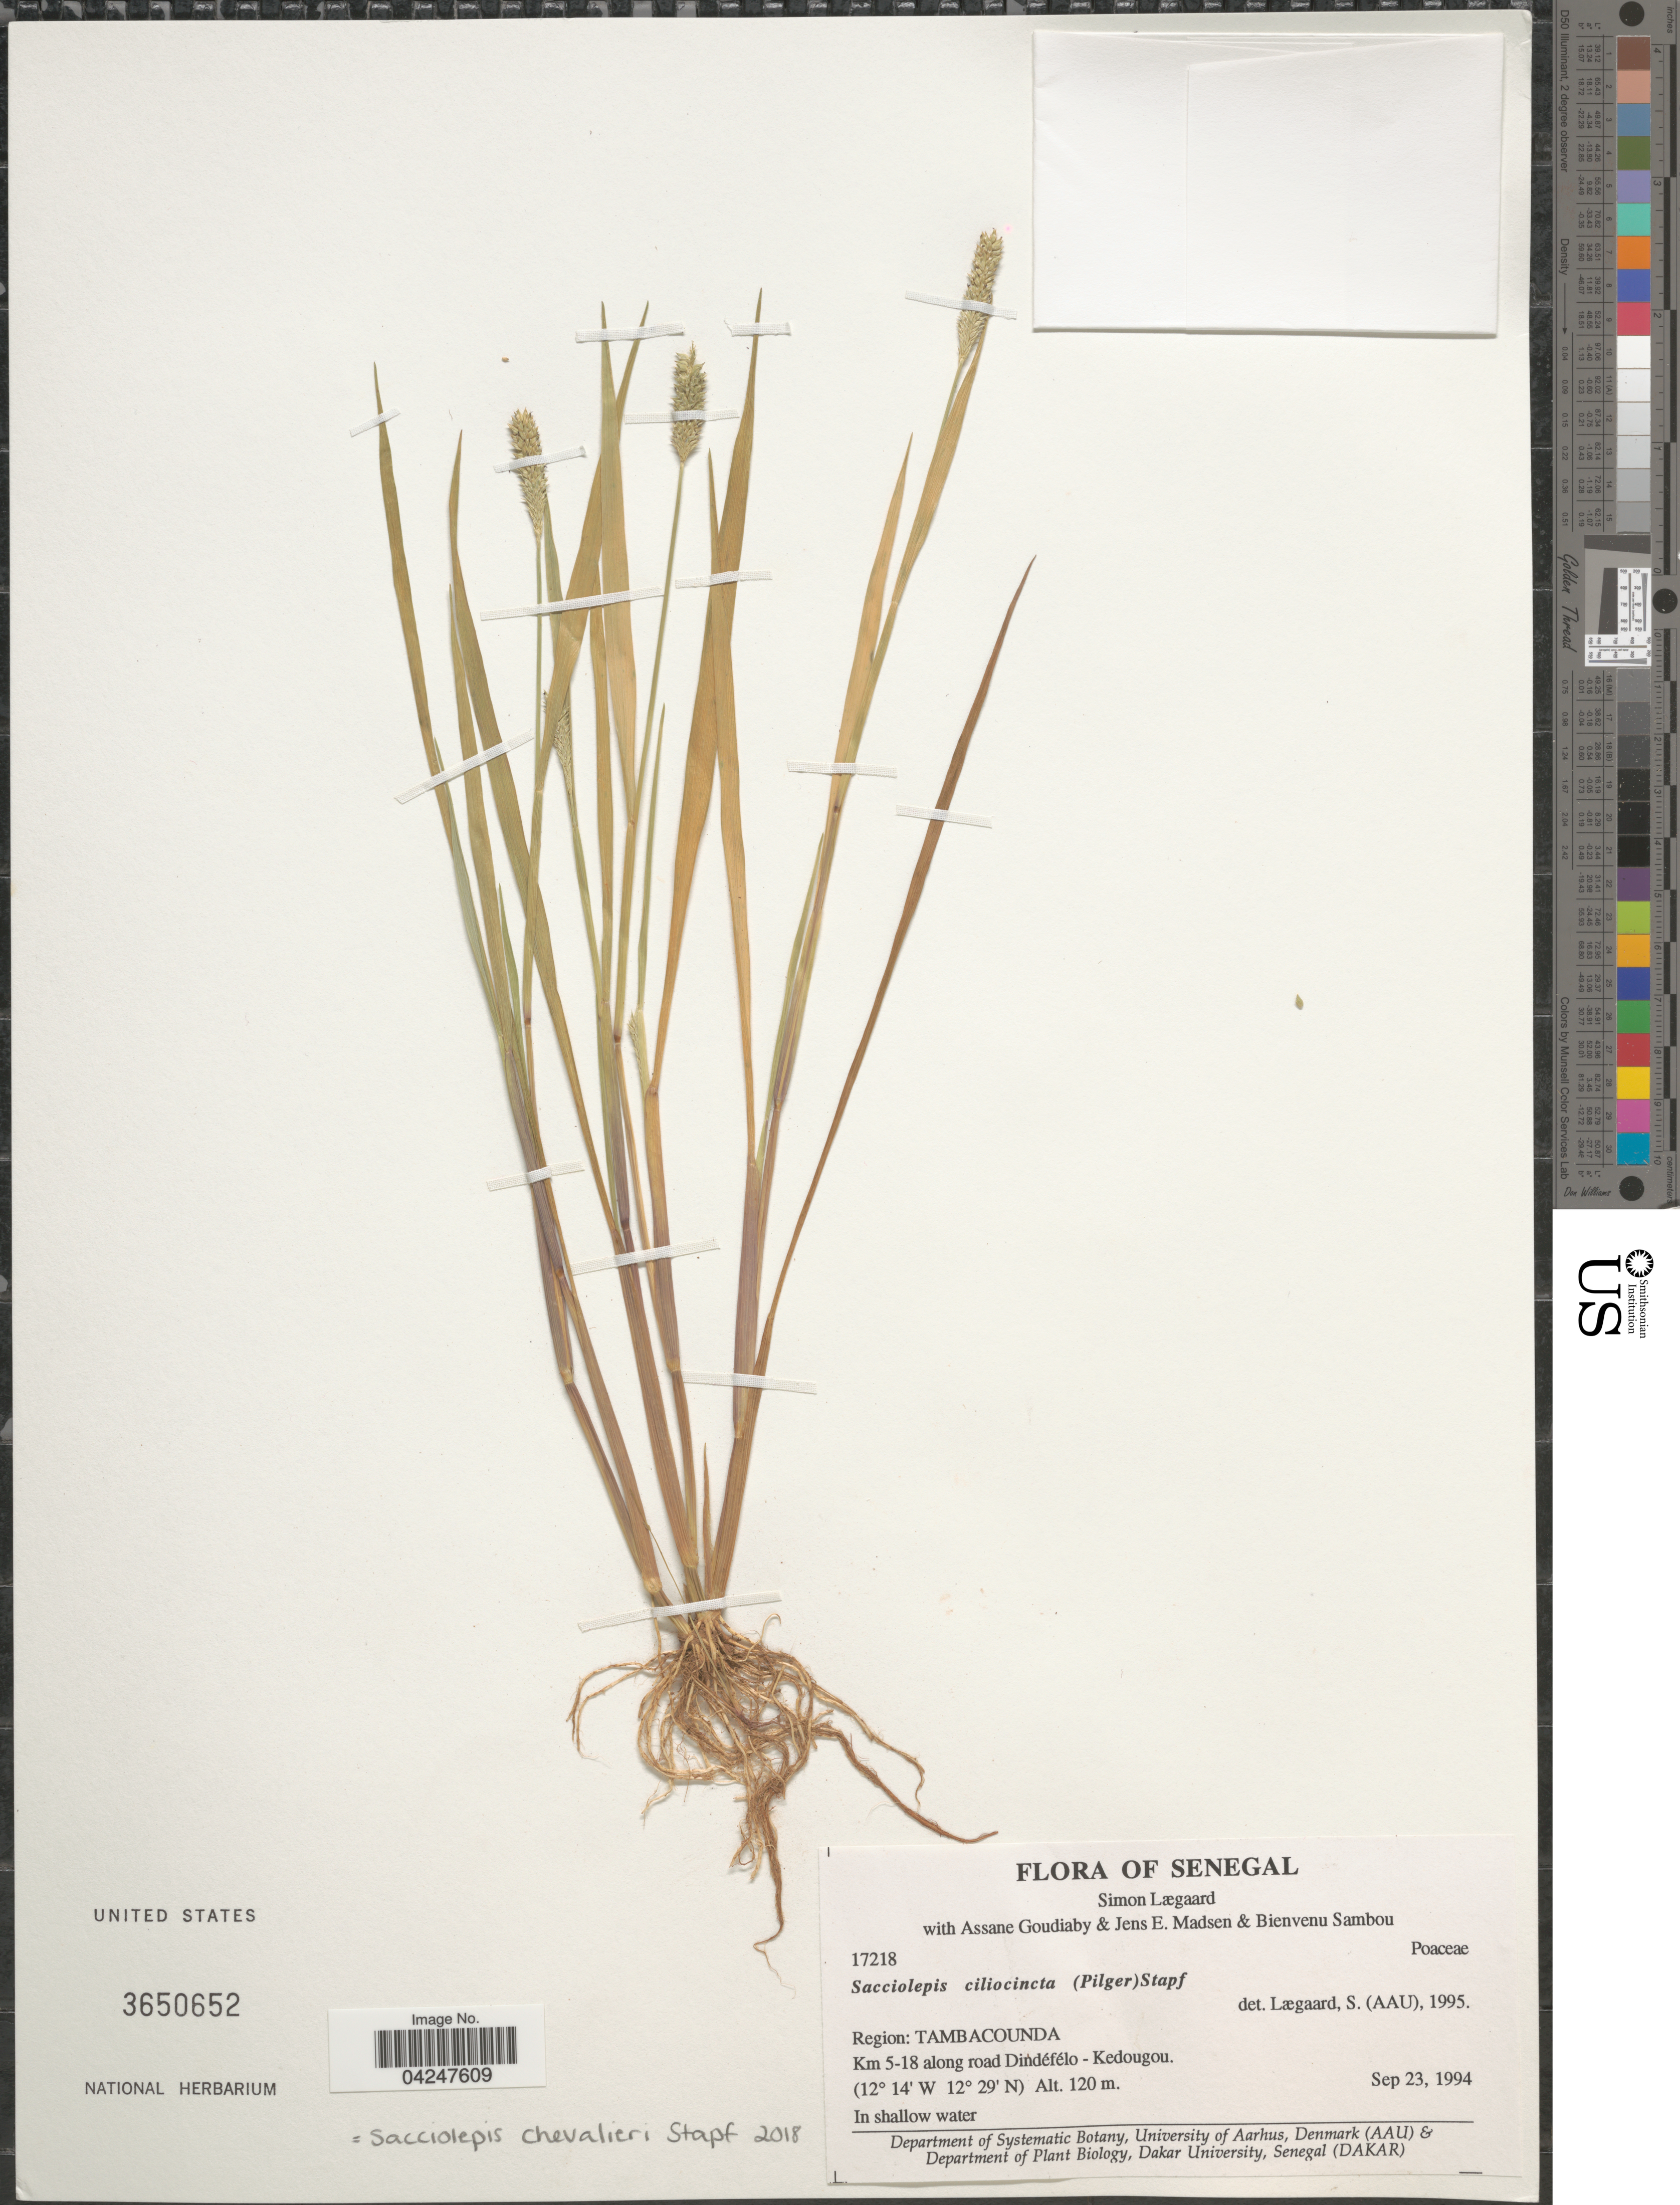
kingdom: Plantae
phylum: Tracheophyta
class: Liliopsida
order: Poales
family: Poaceae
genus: Sacciolepis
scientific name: Sacciolepis chevalieri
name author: Stapf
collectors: S. Lægaard, A. Goudiaby, J. E. Madsen & B. Sambou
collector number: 17218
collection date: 1994-09-23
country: Senegal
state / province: Tambacounda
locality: Region: Tambacounda. Km 5-18 along road Dindéfélo-Kedougou. In shallow water.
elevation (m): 120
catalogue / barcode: US 3650652